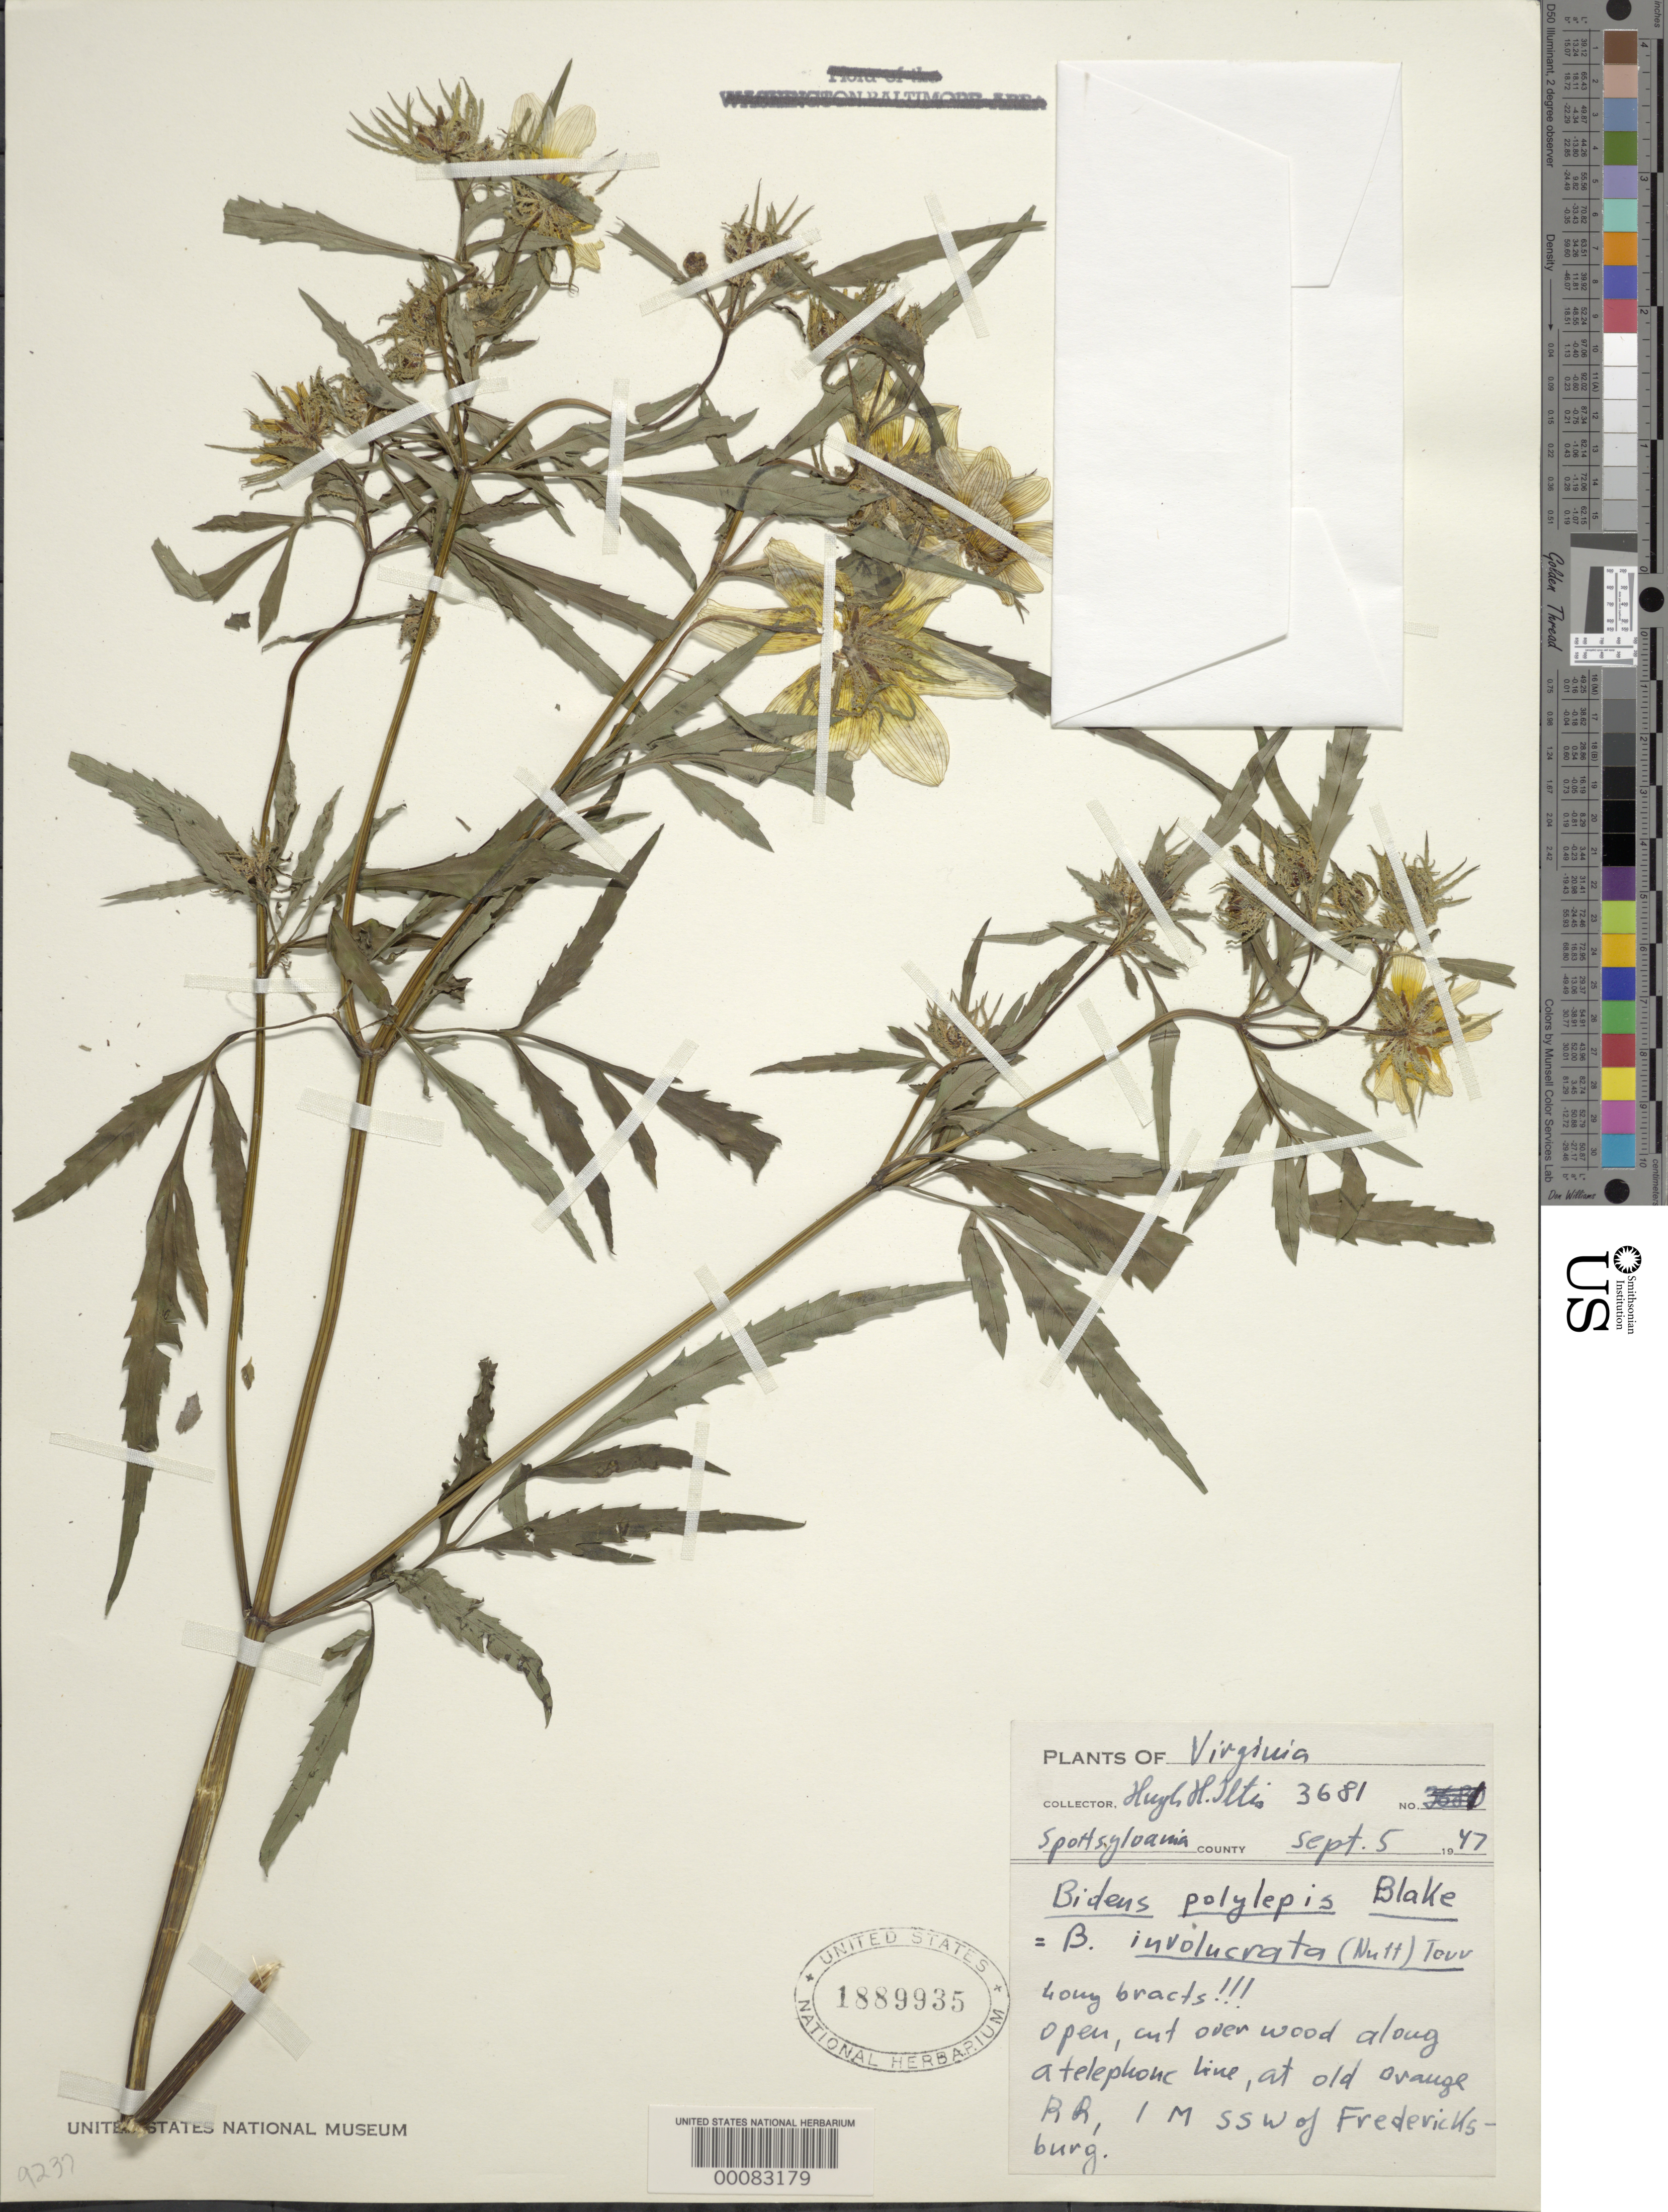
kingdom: Plantae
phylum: Tracheophyta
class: Magnoliopsida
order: Asterales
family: Asteraceae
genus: Bidens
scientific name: Bidens polylepis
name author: S.F. Blake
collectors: H. H. Iltis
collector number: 3681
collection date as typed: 05 Sep 1947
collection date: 1947-09-05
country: United States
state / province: Virginia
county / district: Spotsylvania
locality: Ssw of fredericksburg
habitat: Cut over woods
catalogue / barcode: US 1889935